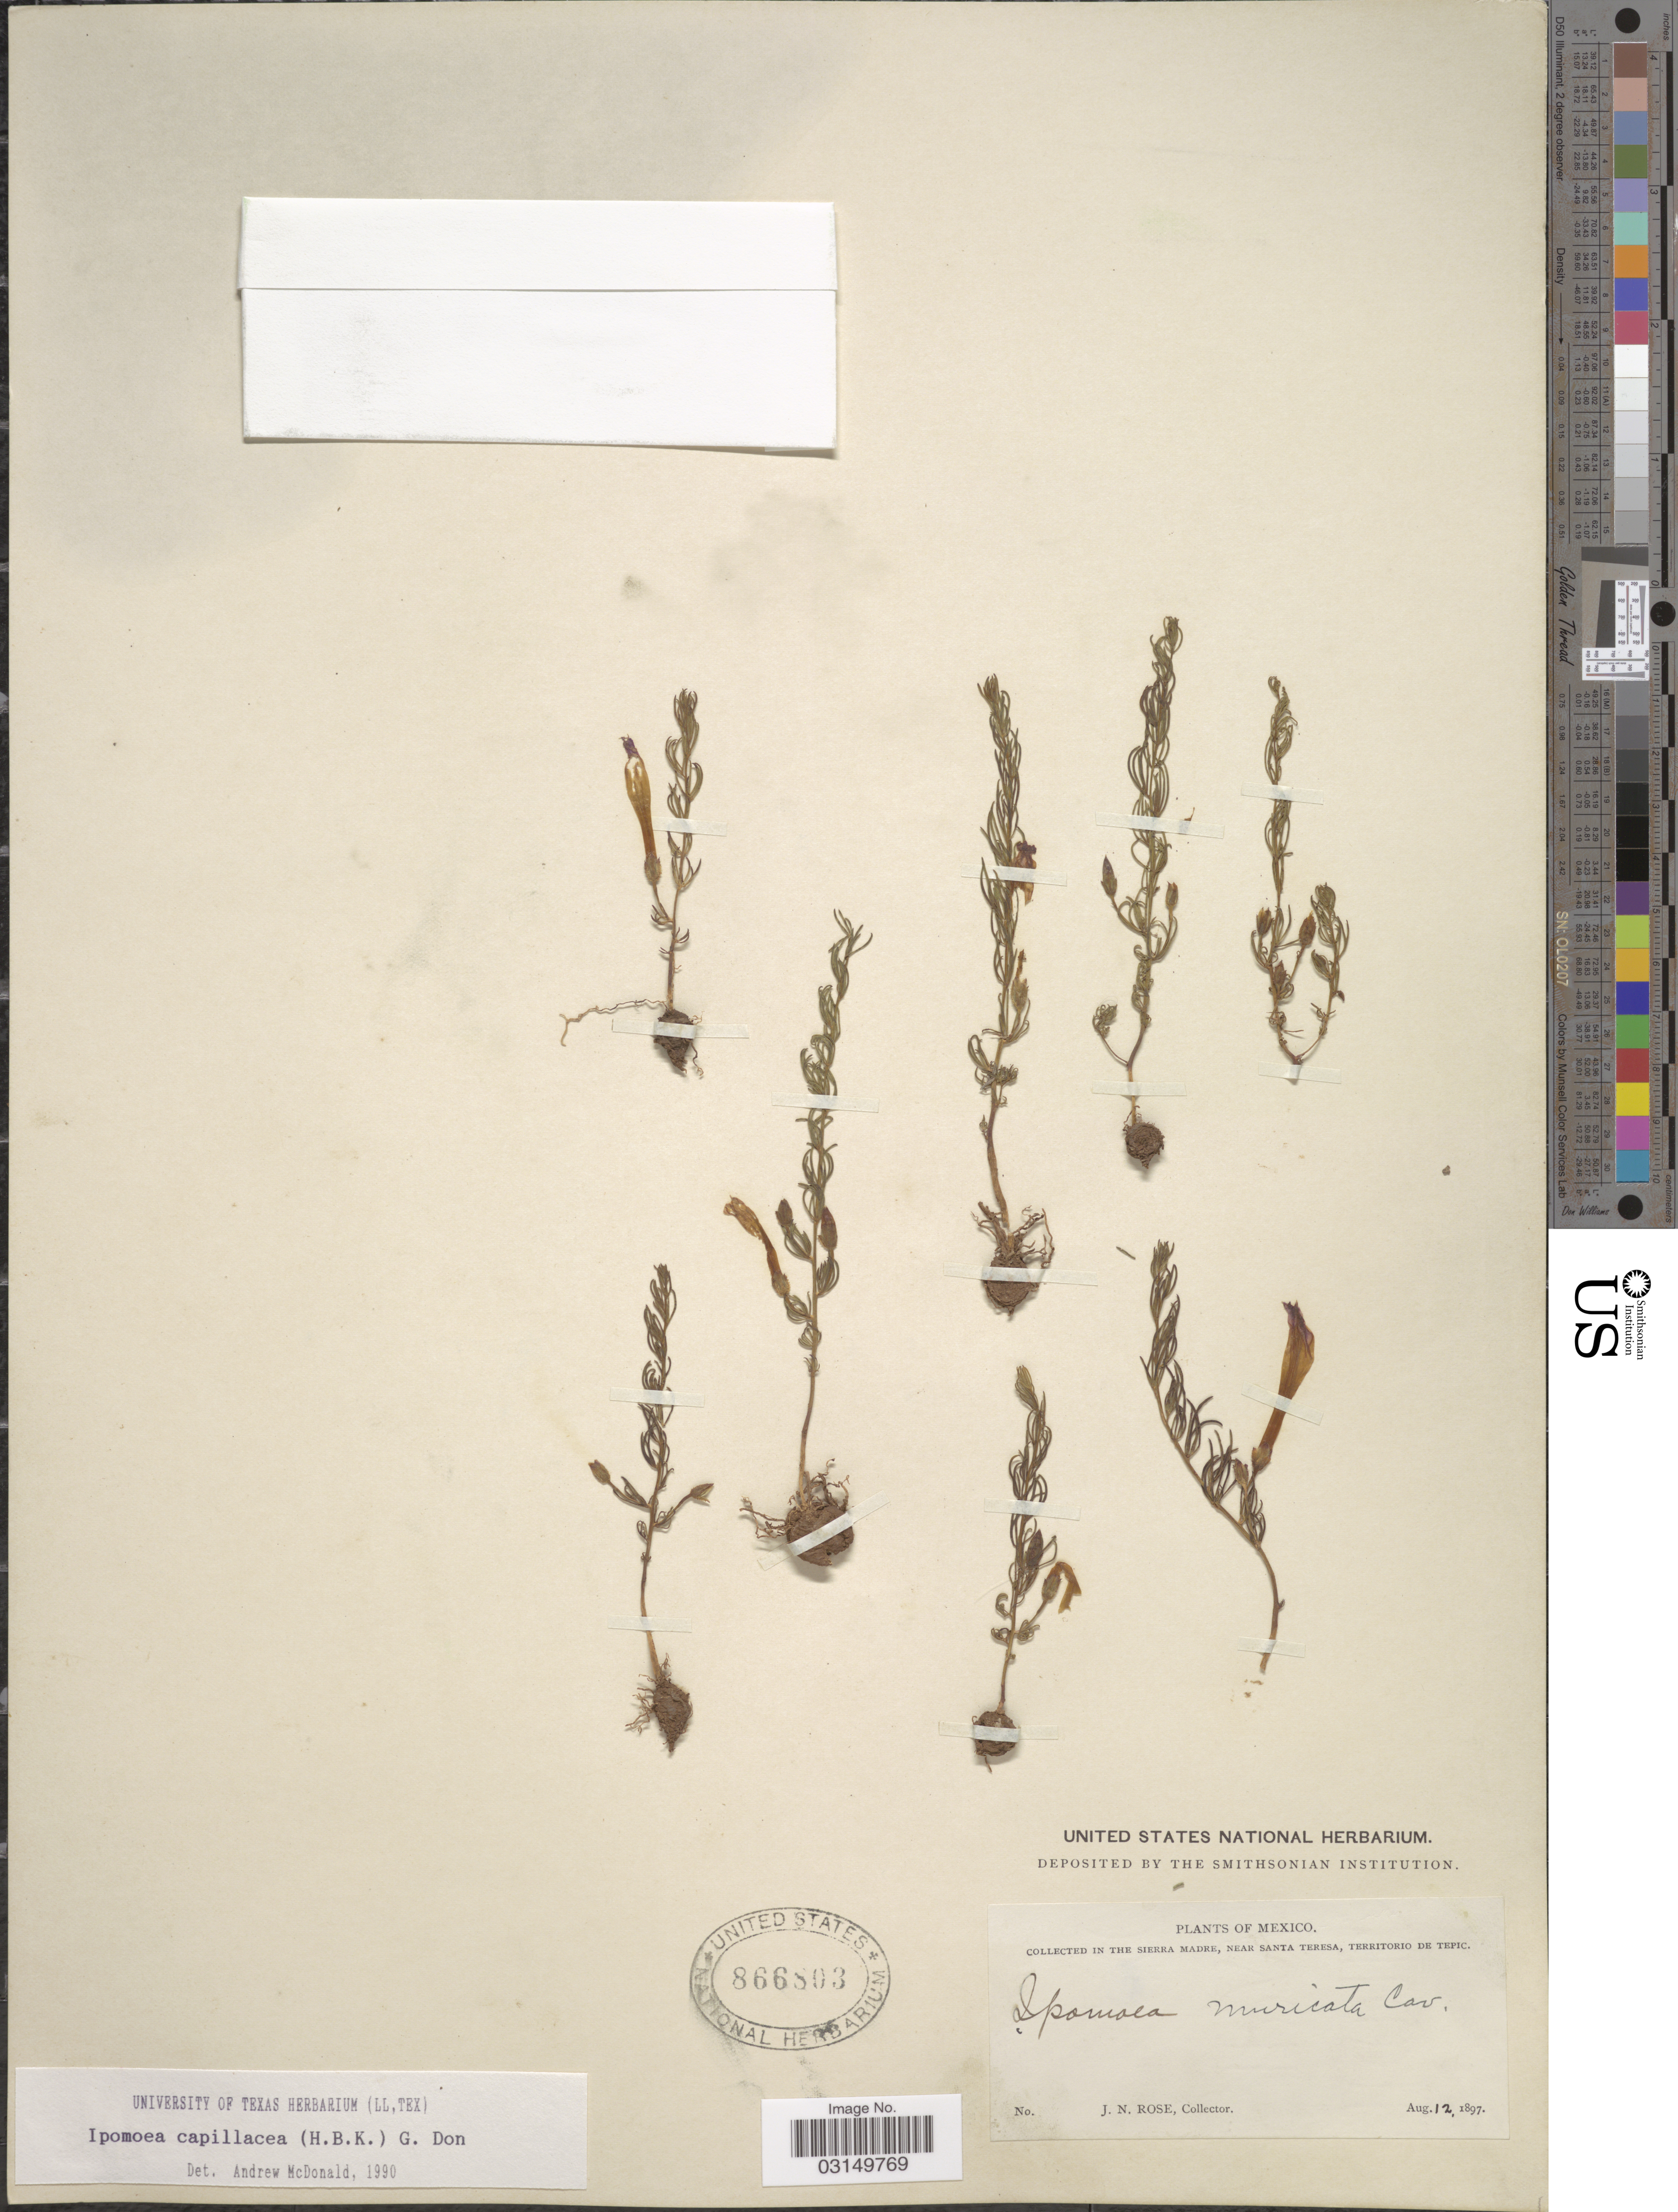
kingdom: Plantae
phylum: Tracheophyta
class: Magnoliopsida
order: Solanales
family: Convolvulaceae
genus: Ipomoea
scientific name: Ipomoea capillacea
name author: (Kunth) G. Don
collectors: J. N. Rose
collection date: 1897-08-12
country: Mexico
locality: In The Sierra Madre, Near Santa Teresa, Territorio De Tepic.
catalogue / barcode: US 866803